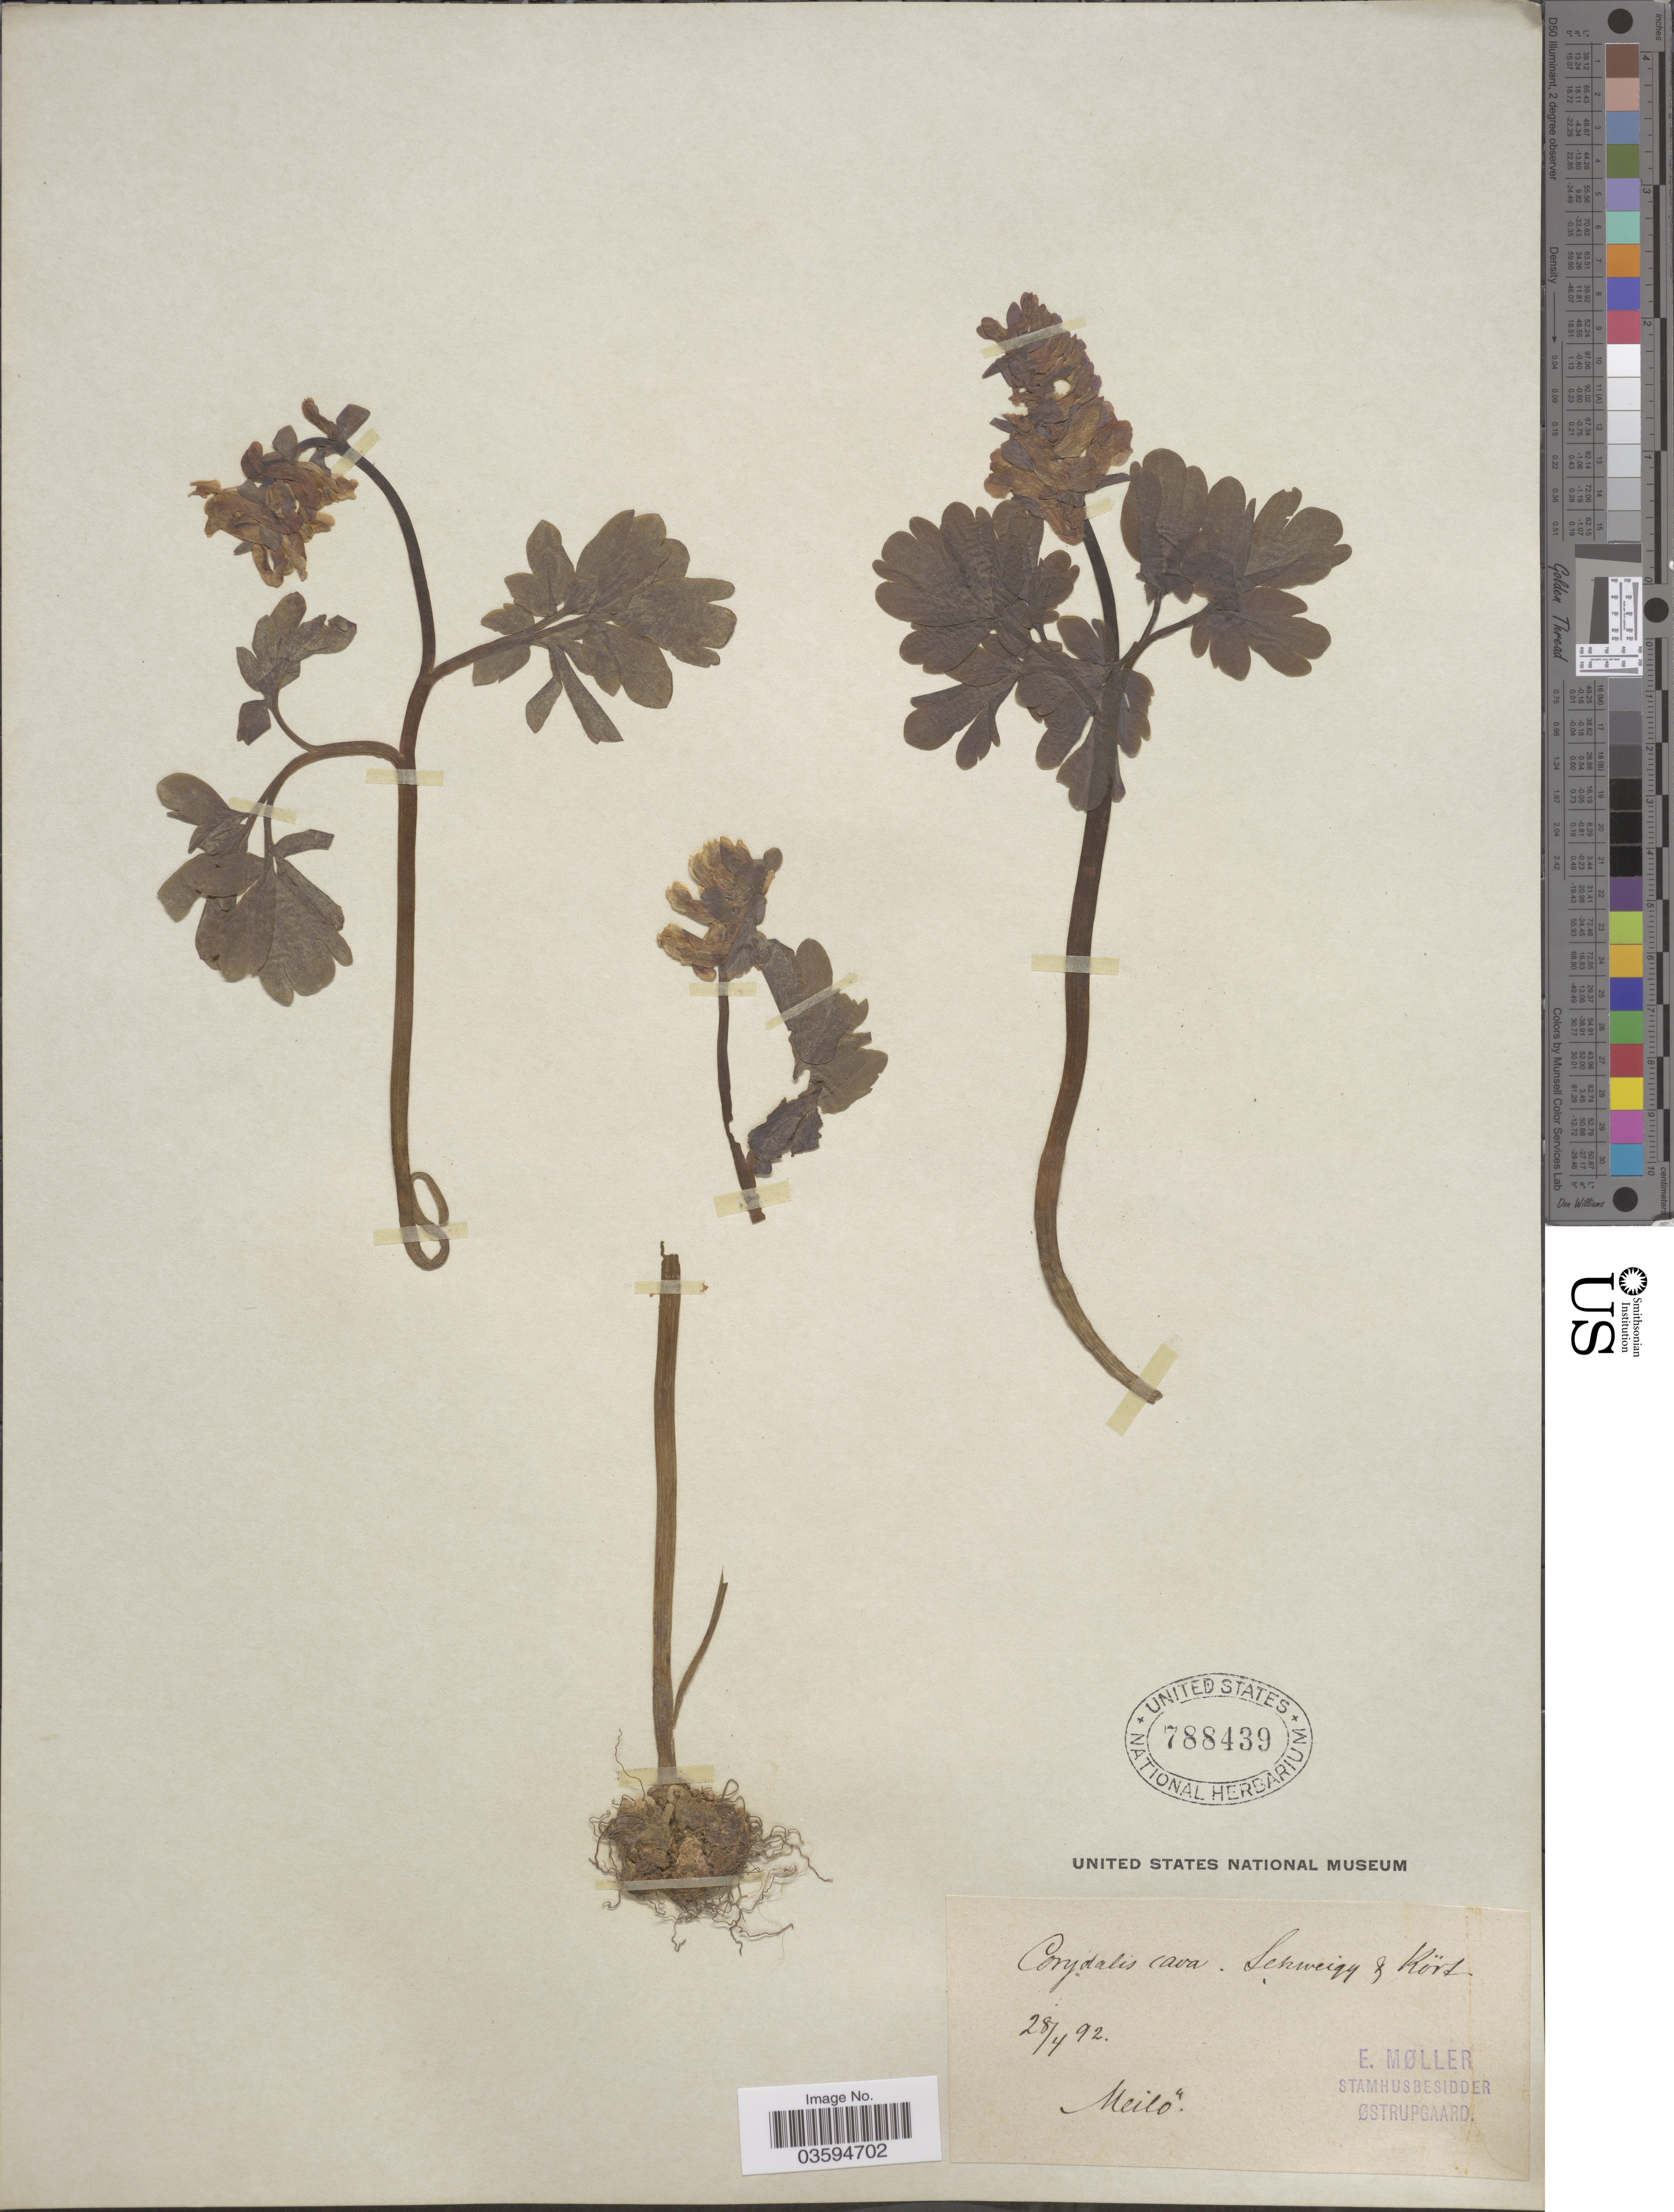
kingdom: Plantae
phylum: Tracheophyta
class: Magnoliopsida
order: Ranunculales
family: Papaveraceae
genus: Corydalis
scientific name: Corydalis cava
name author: Schweigger & Körte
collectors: E. Møller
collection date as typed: Transcribed d/m/y: 28/4/92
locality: Meilo.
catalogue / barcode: US 788439